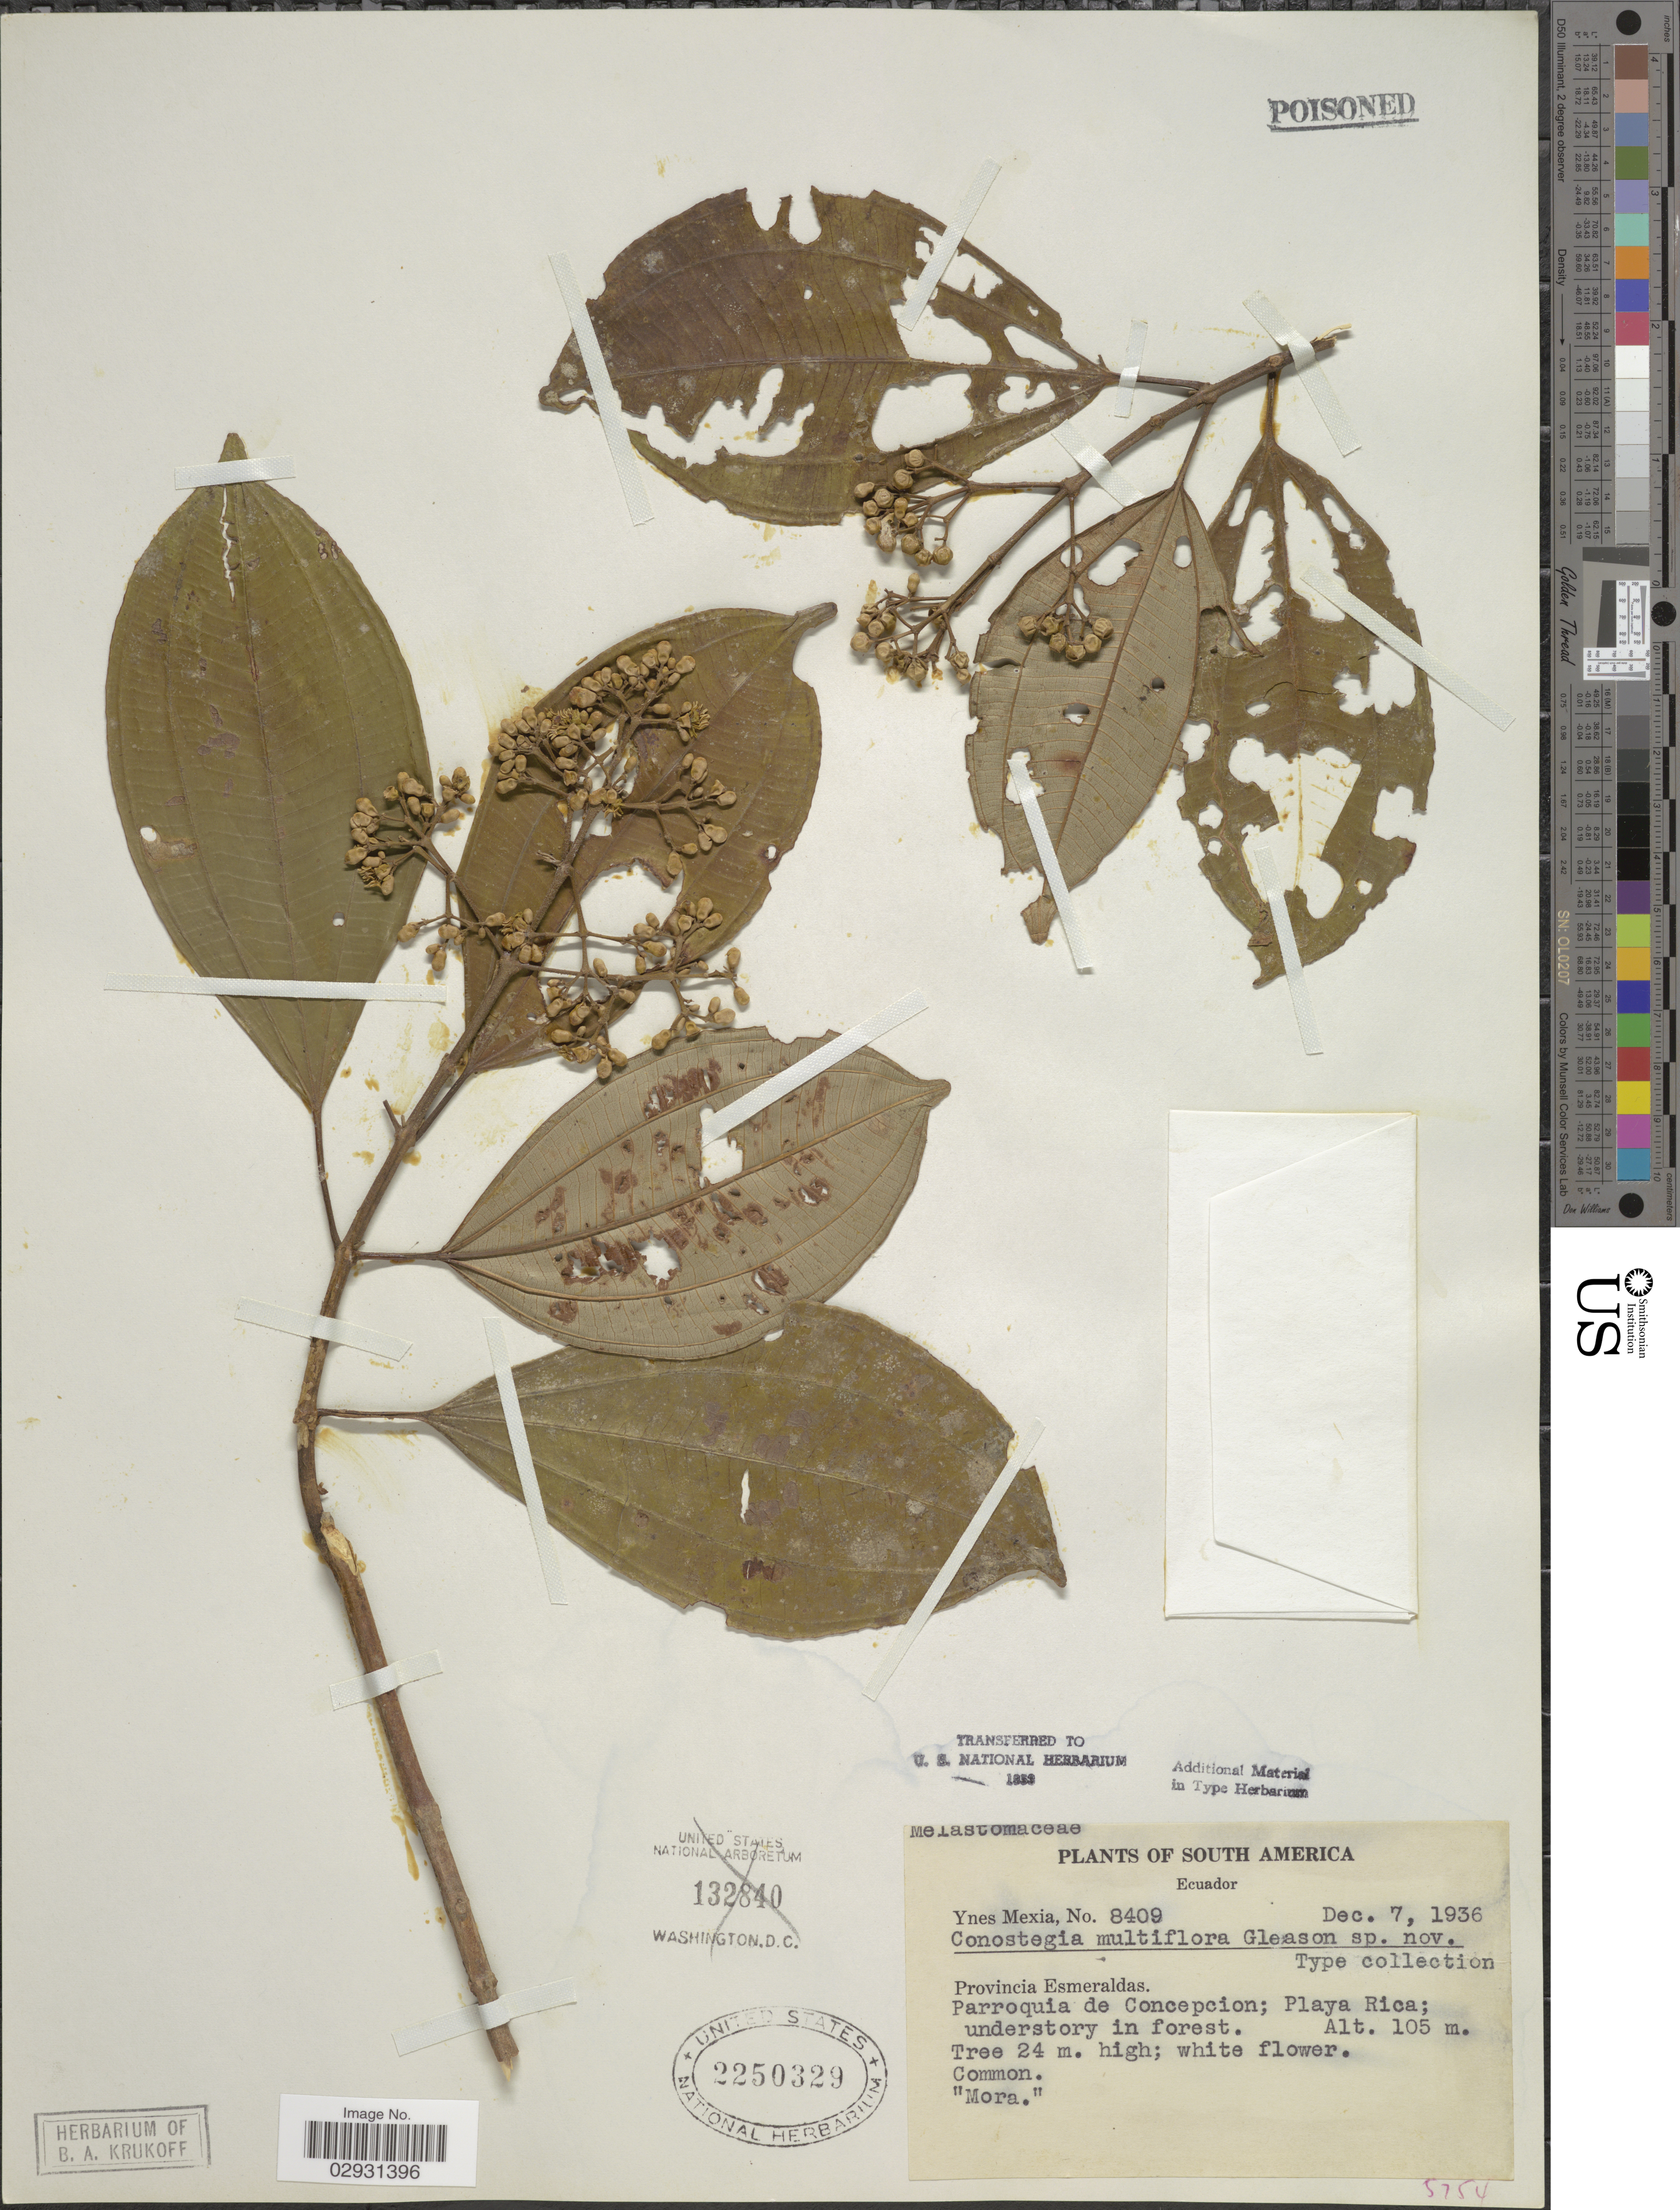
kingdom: Plantae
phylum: Tracheophyta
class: Magnoliopsida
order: Myrtales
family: Melastomataceae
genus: Conostegia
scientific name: Conostegia montana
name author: (Sw.) D. Don ex DC.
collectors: Y. Mexia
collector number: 8409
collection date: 1936-12-07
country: Ecuador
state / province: Esmeraldas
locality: Parroquia de Concepcion; Playa Rica; understory in forest.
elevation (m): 105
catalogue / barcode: US 2250329